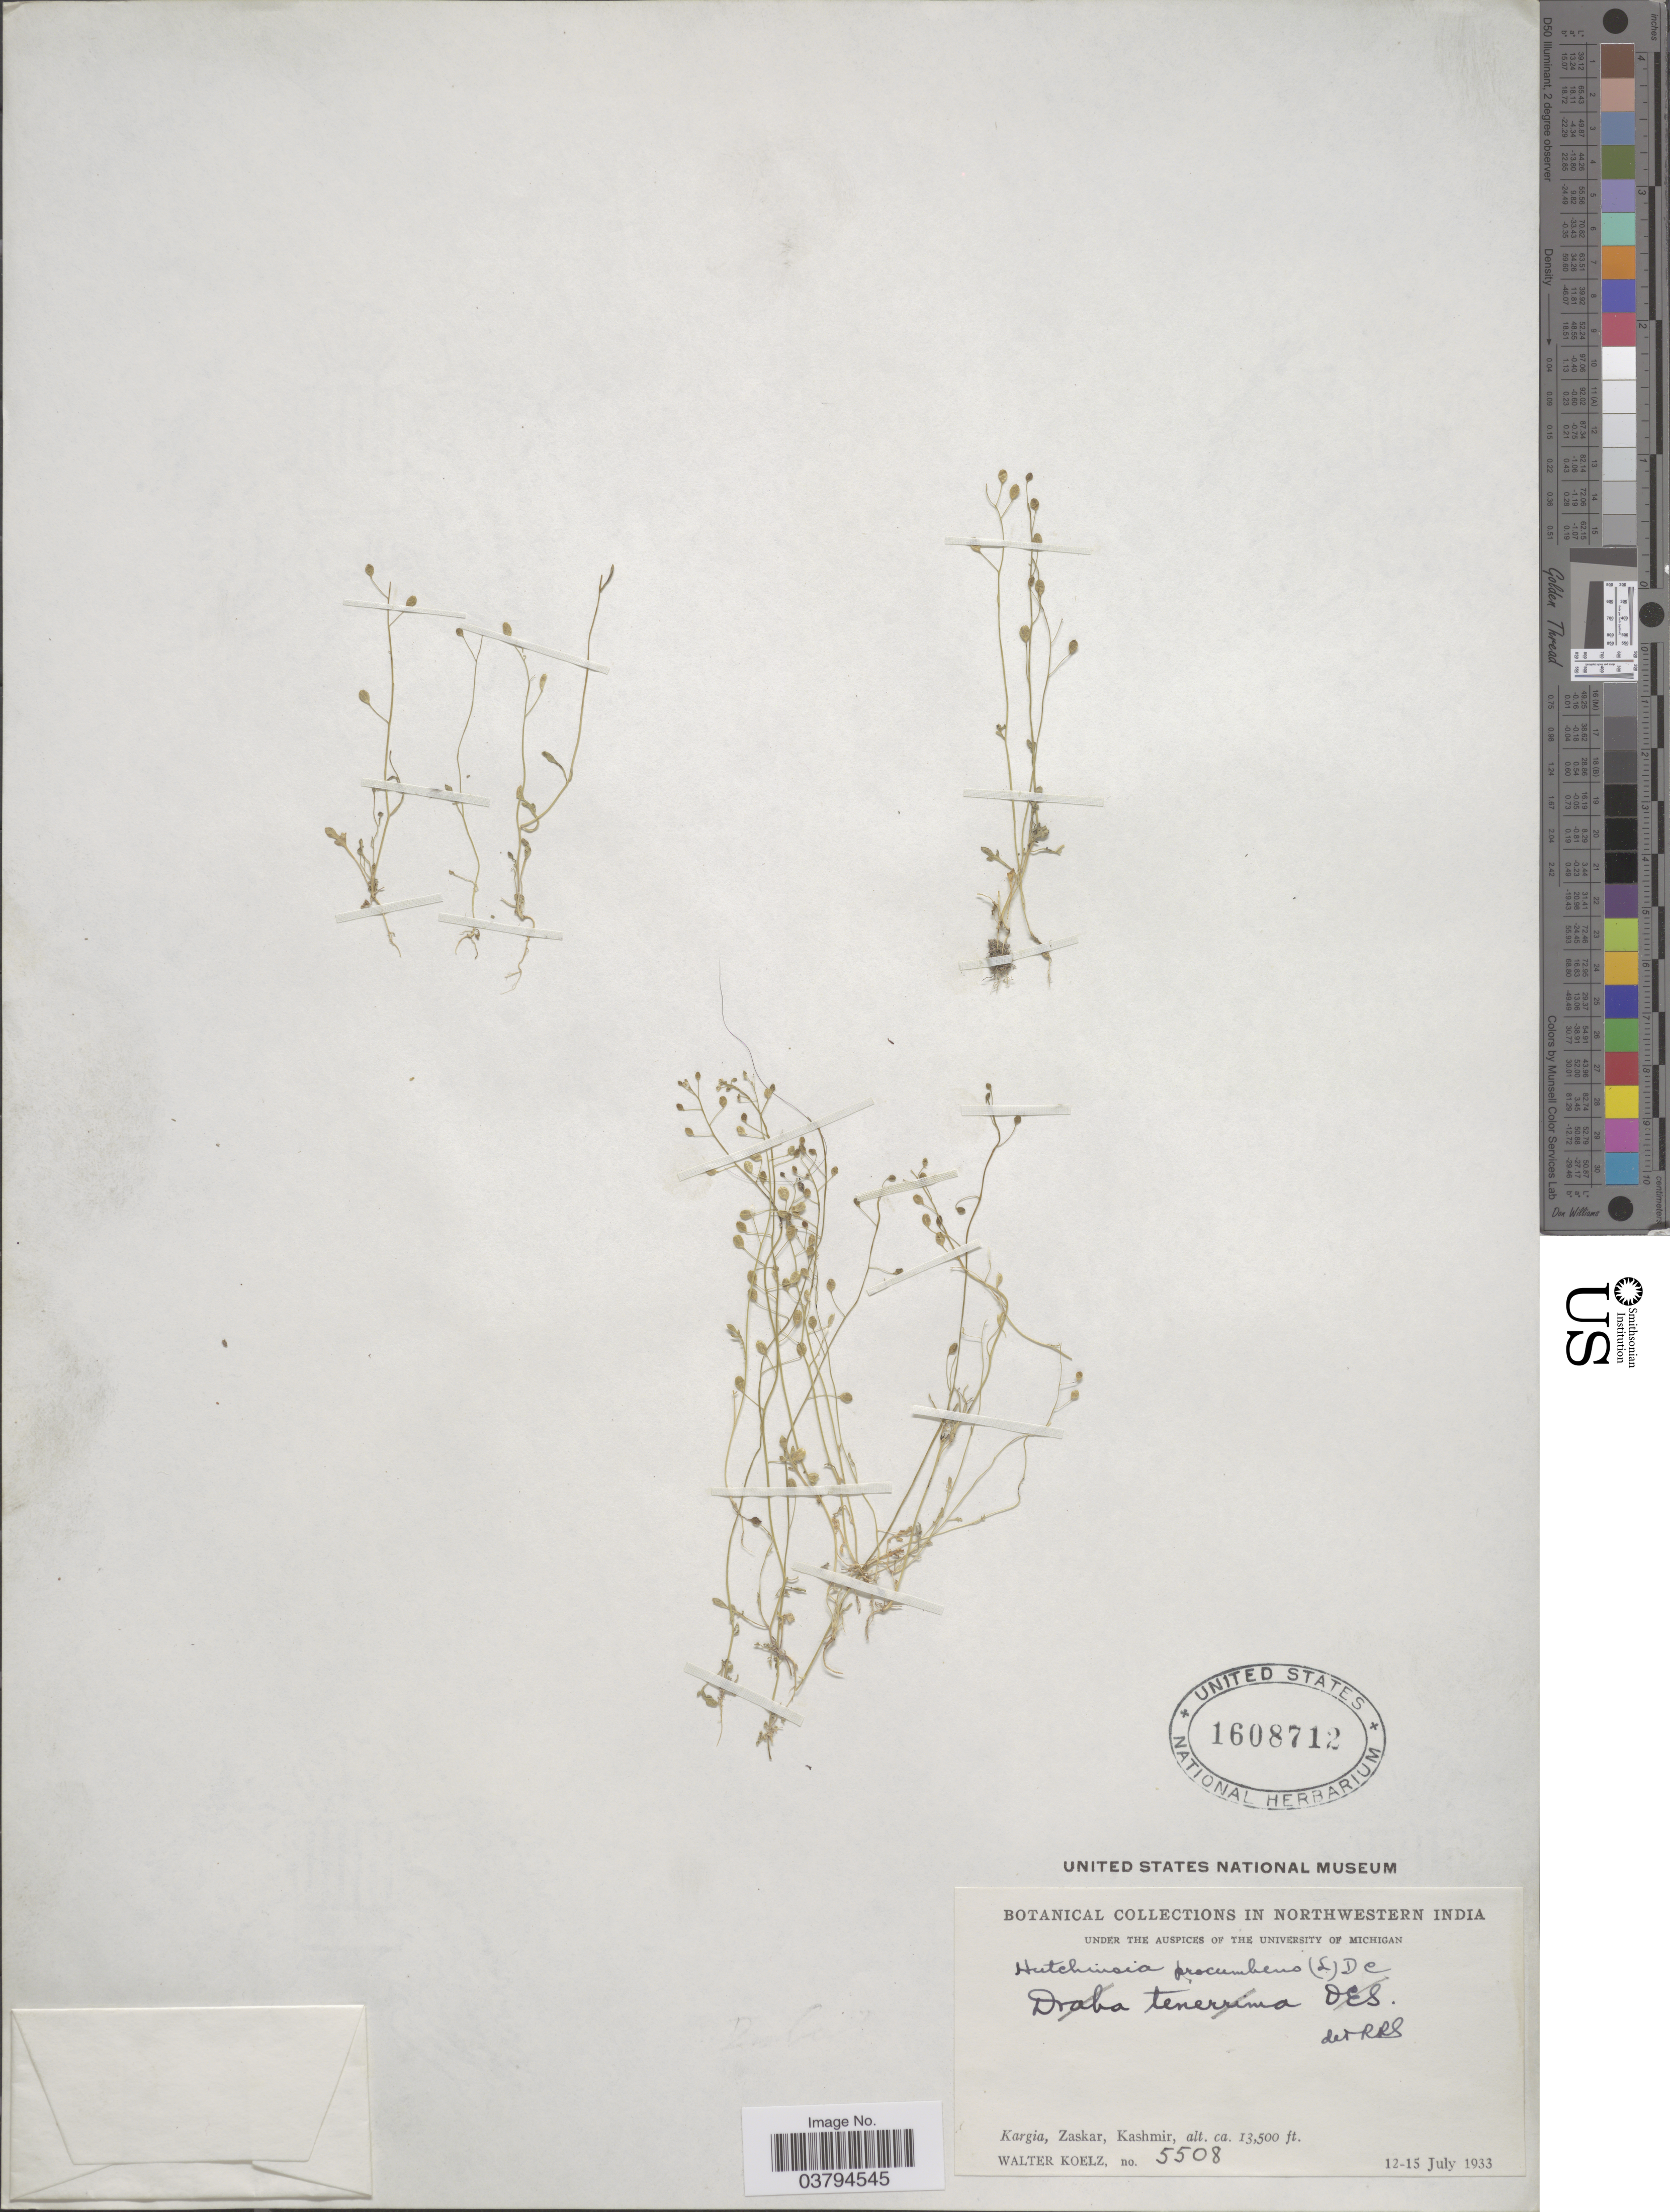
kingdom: Plantae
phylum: Tracheophyta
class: Magnoliopsida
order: Brassicales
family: Brassicaceae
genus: Hymenolobus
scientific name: Hymenolobus procumbens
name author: Nutt.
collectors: W. Koelz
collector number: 5508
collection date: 1933-07-12/1933-07-15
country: India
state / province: Jammu and Kashmir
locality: Northwestern India. Kargia, Zaskar, Kashmir.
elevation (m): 4115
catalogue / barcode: US 1608712